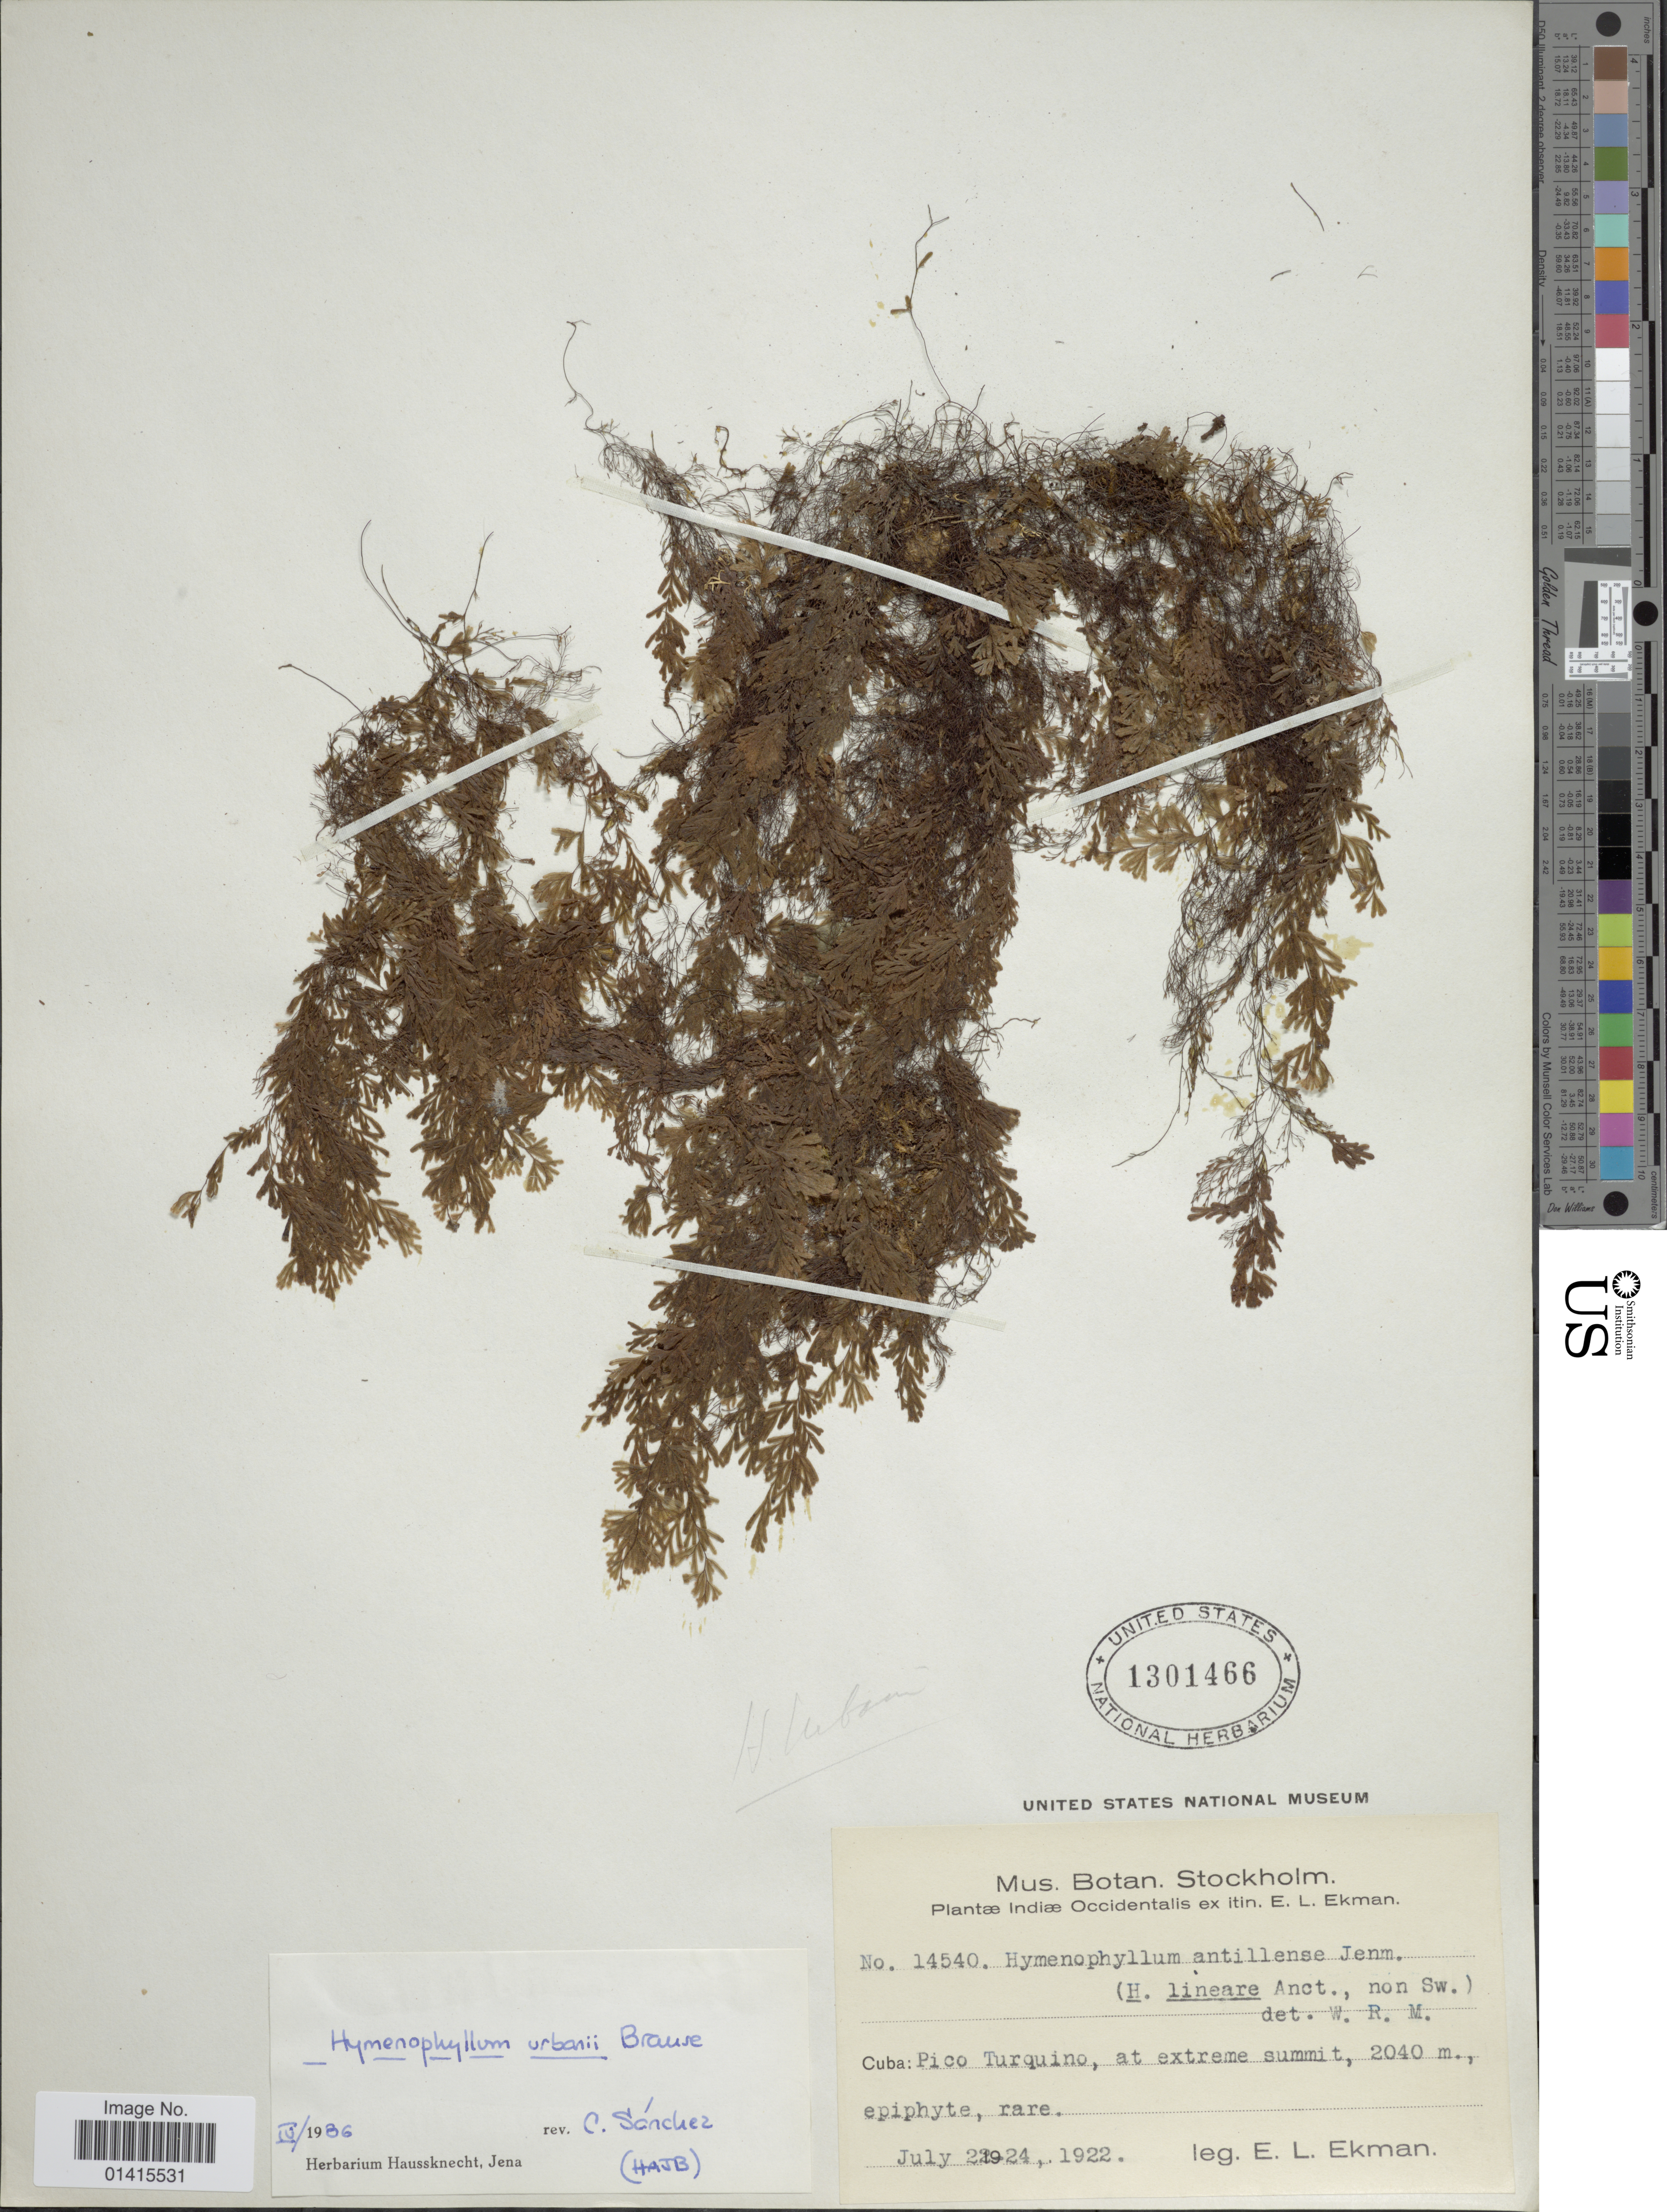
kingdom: Plantae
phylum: Tracheophyta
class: Polypodiopsida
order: Hymenophyllales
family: Hymenophyllaceae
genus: Hymenophyllum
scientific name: Hymenophyllum urbanii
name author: Brause in Urb.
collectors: E. L. Ekman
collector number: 14540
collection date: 1922-07-22/1922-07-24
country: Cuba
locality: Pico Turquino, at extreme summit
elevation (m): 2040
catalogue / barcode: US 1301466